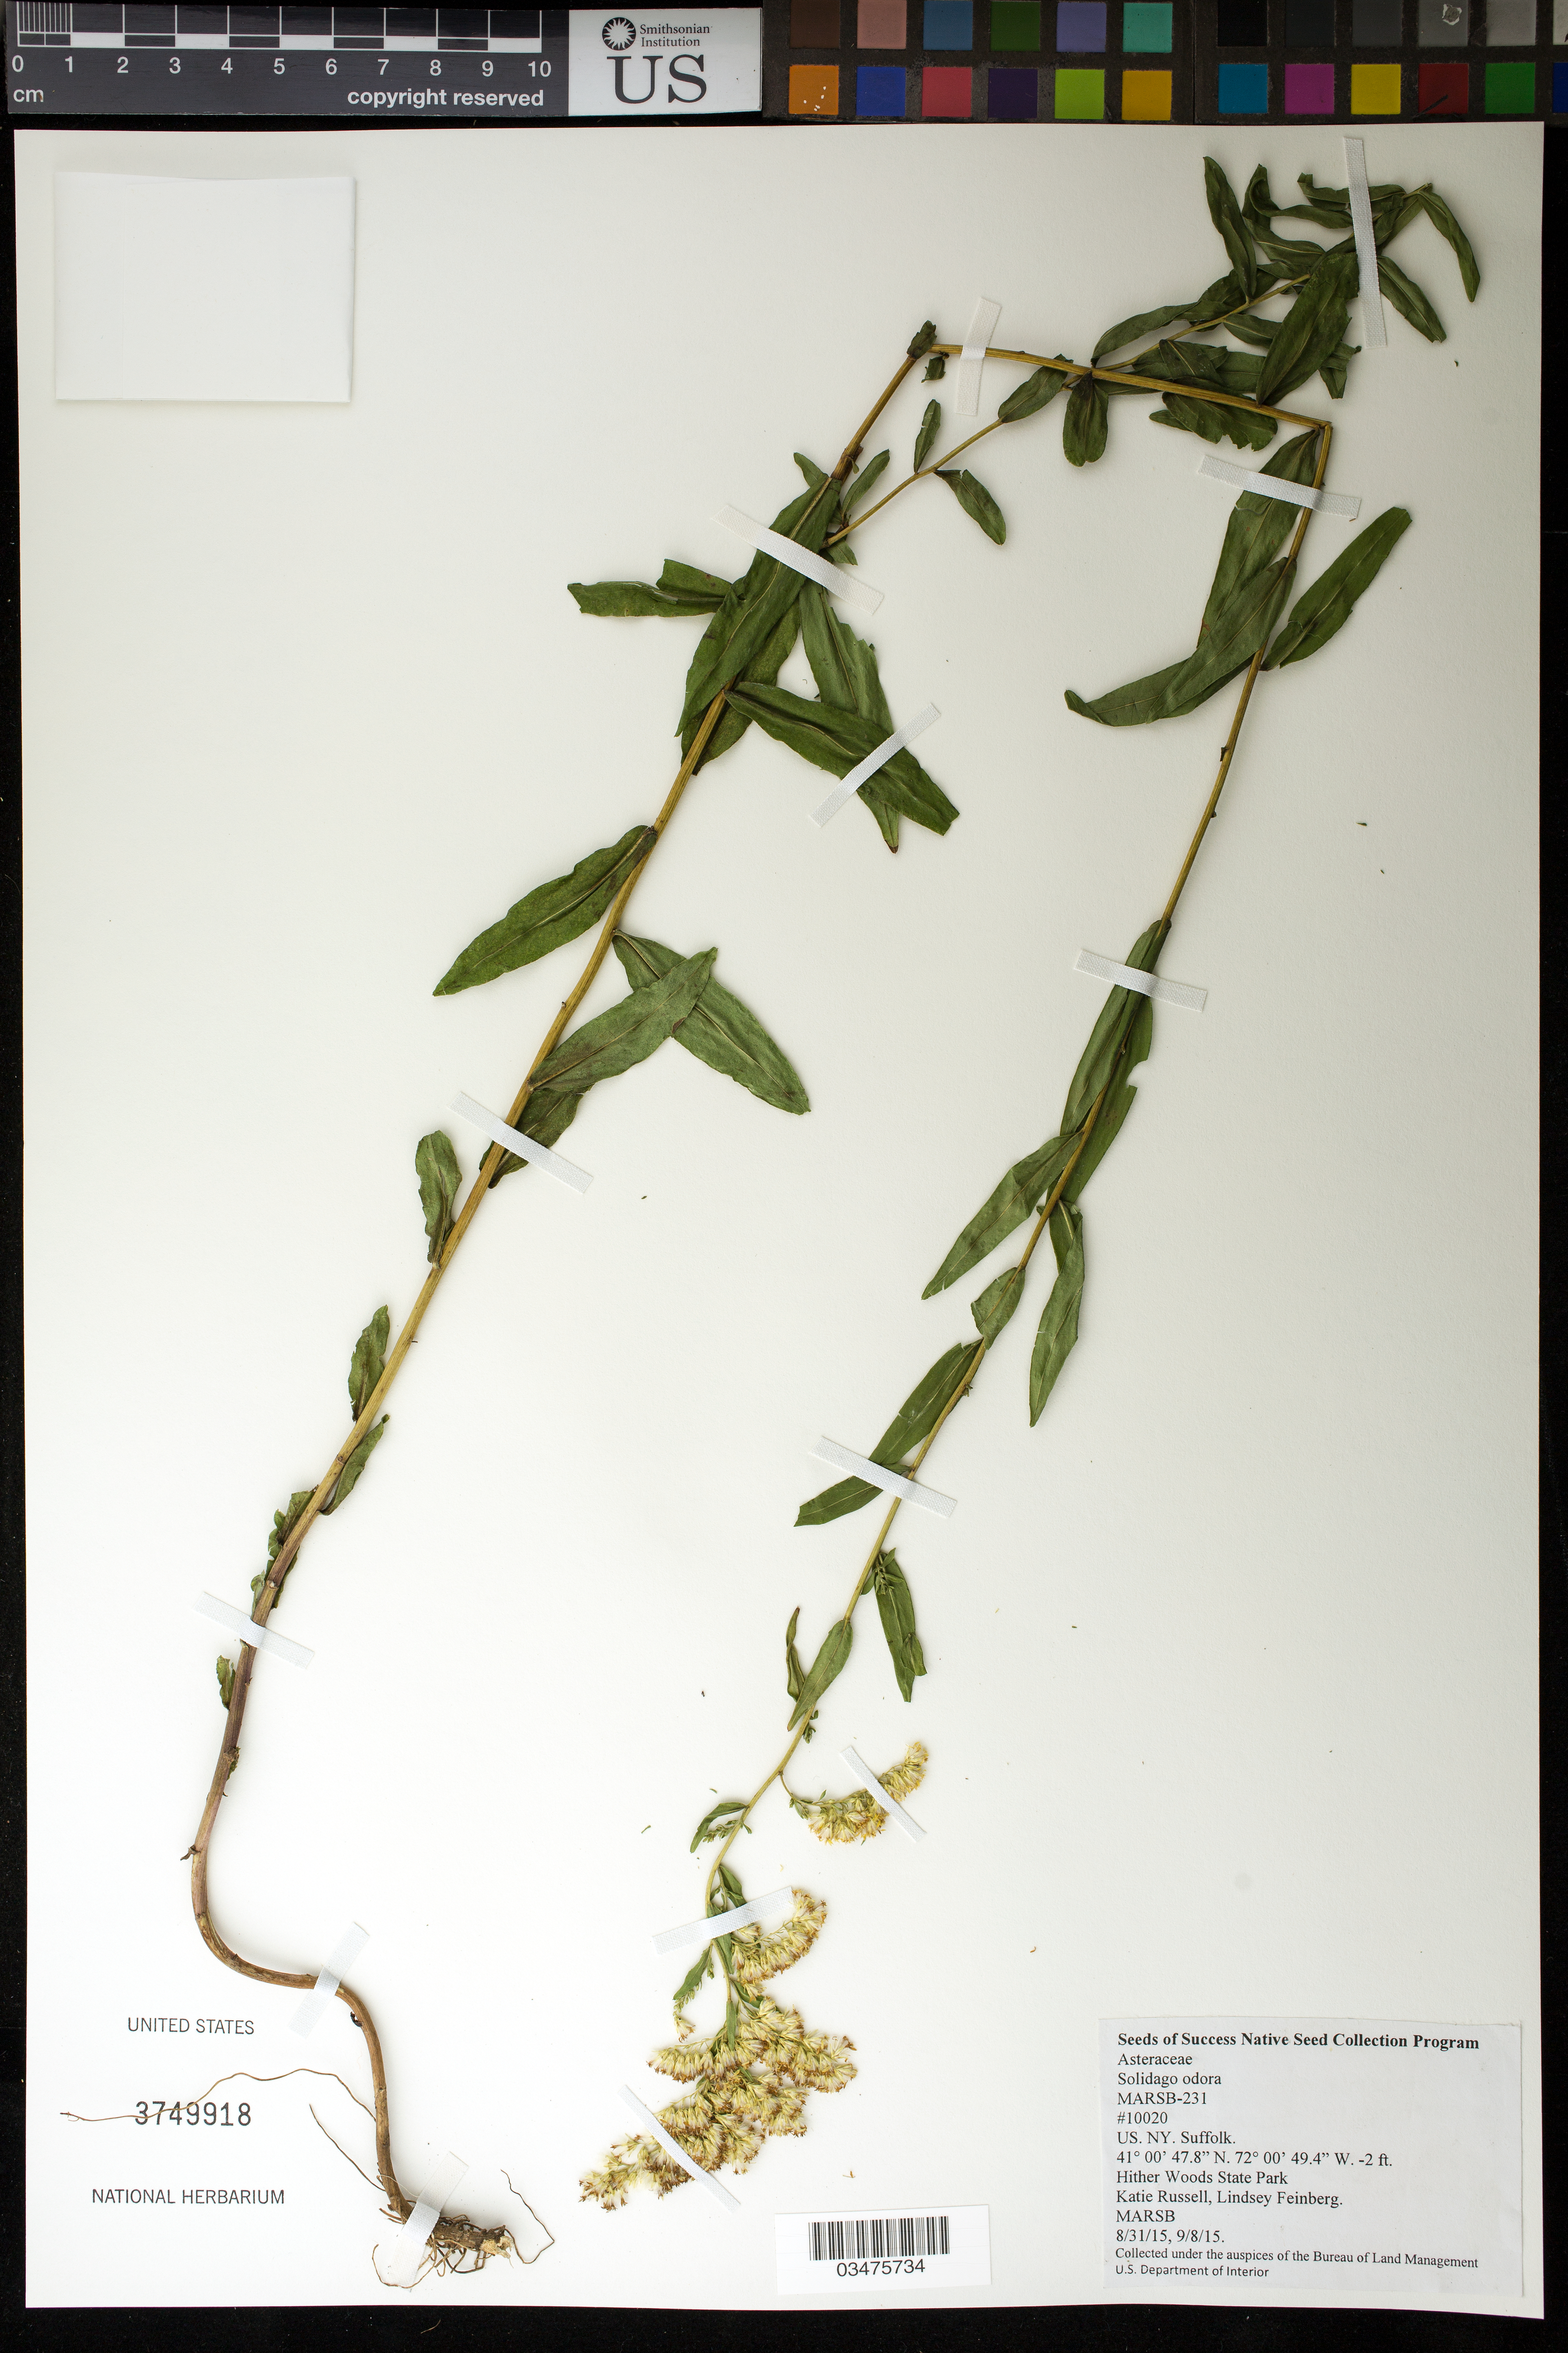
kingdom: Plantae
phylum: Tracheophyta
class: Magnoliopsida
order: Asterales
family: Asteraceae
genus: Solidago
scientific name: Solidago odora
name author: Aiton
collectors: K. Russell & L. Feinberg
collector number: MARSB-231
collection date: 2015-08-31,2015-09-08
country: United States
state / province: New York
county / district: Suffolk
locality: Hither Woods State Park.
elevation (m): -1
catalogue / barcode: US 3749918